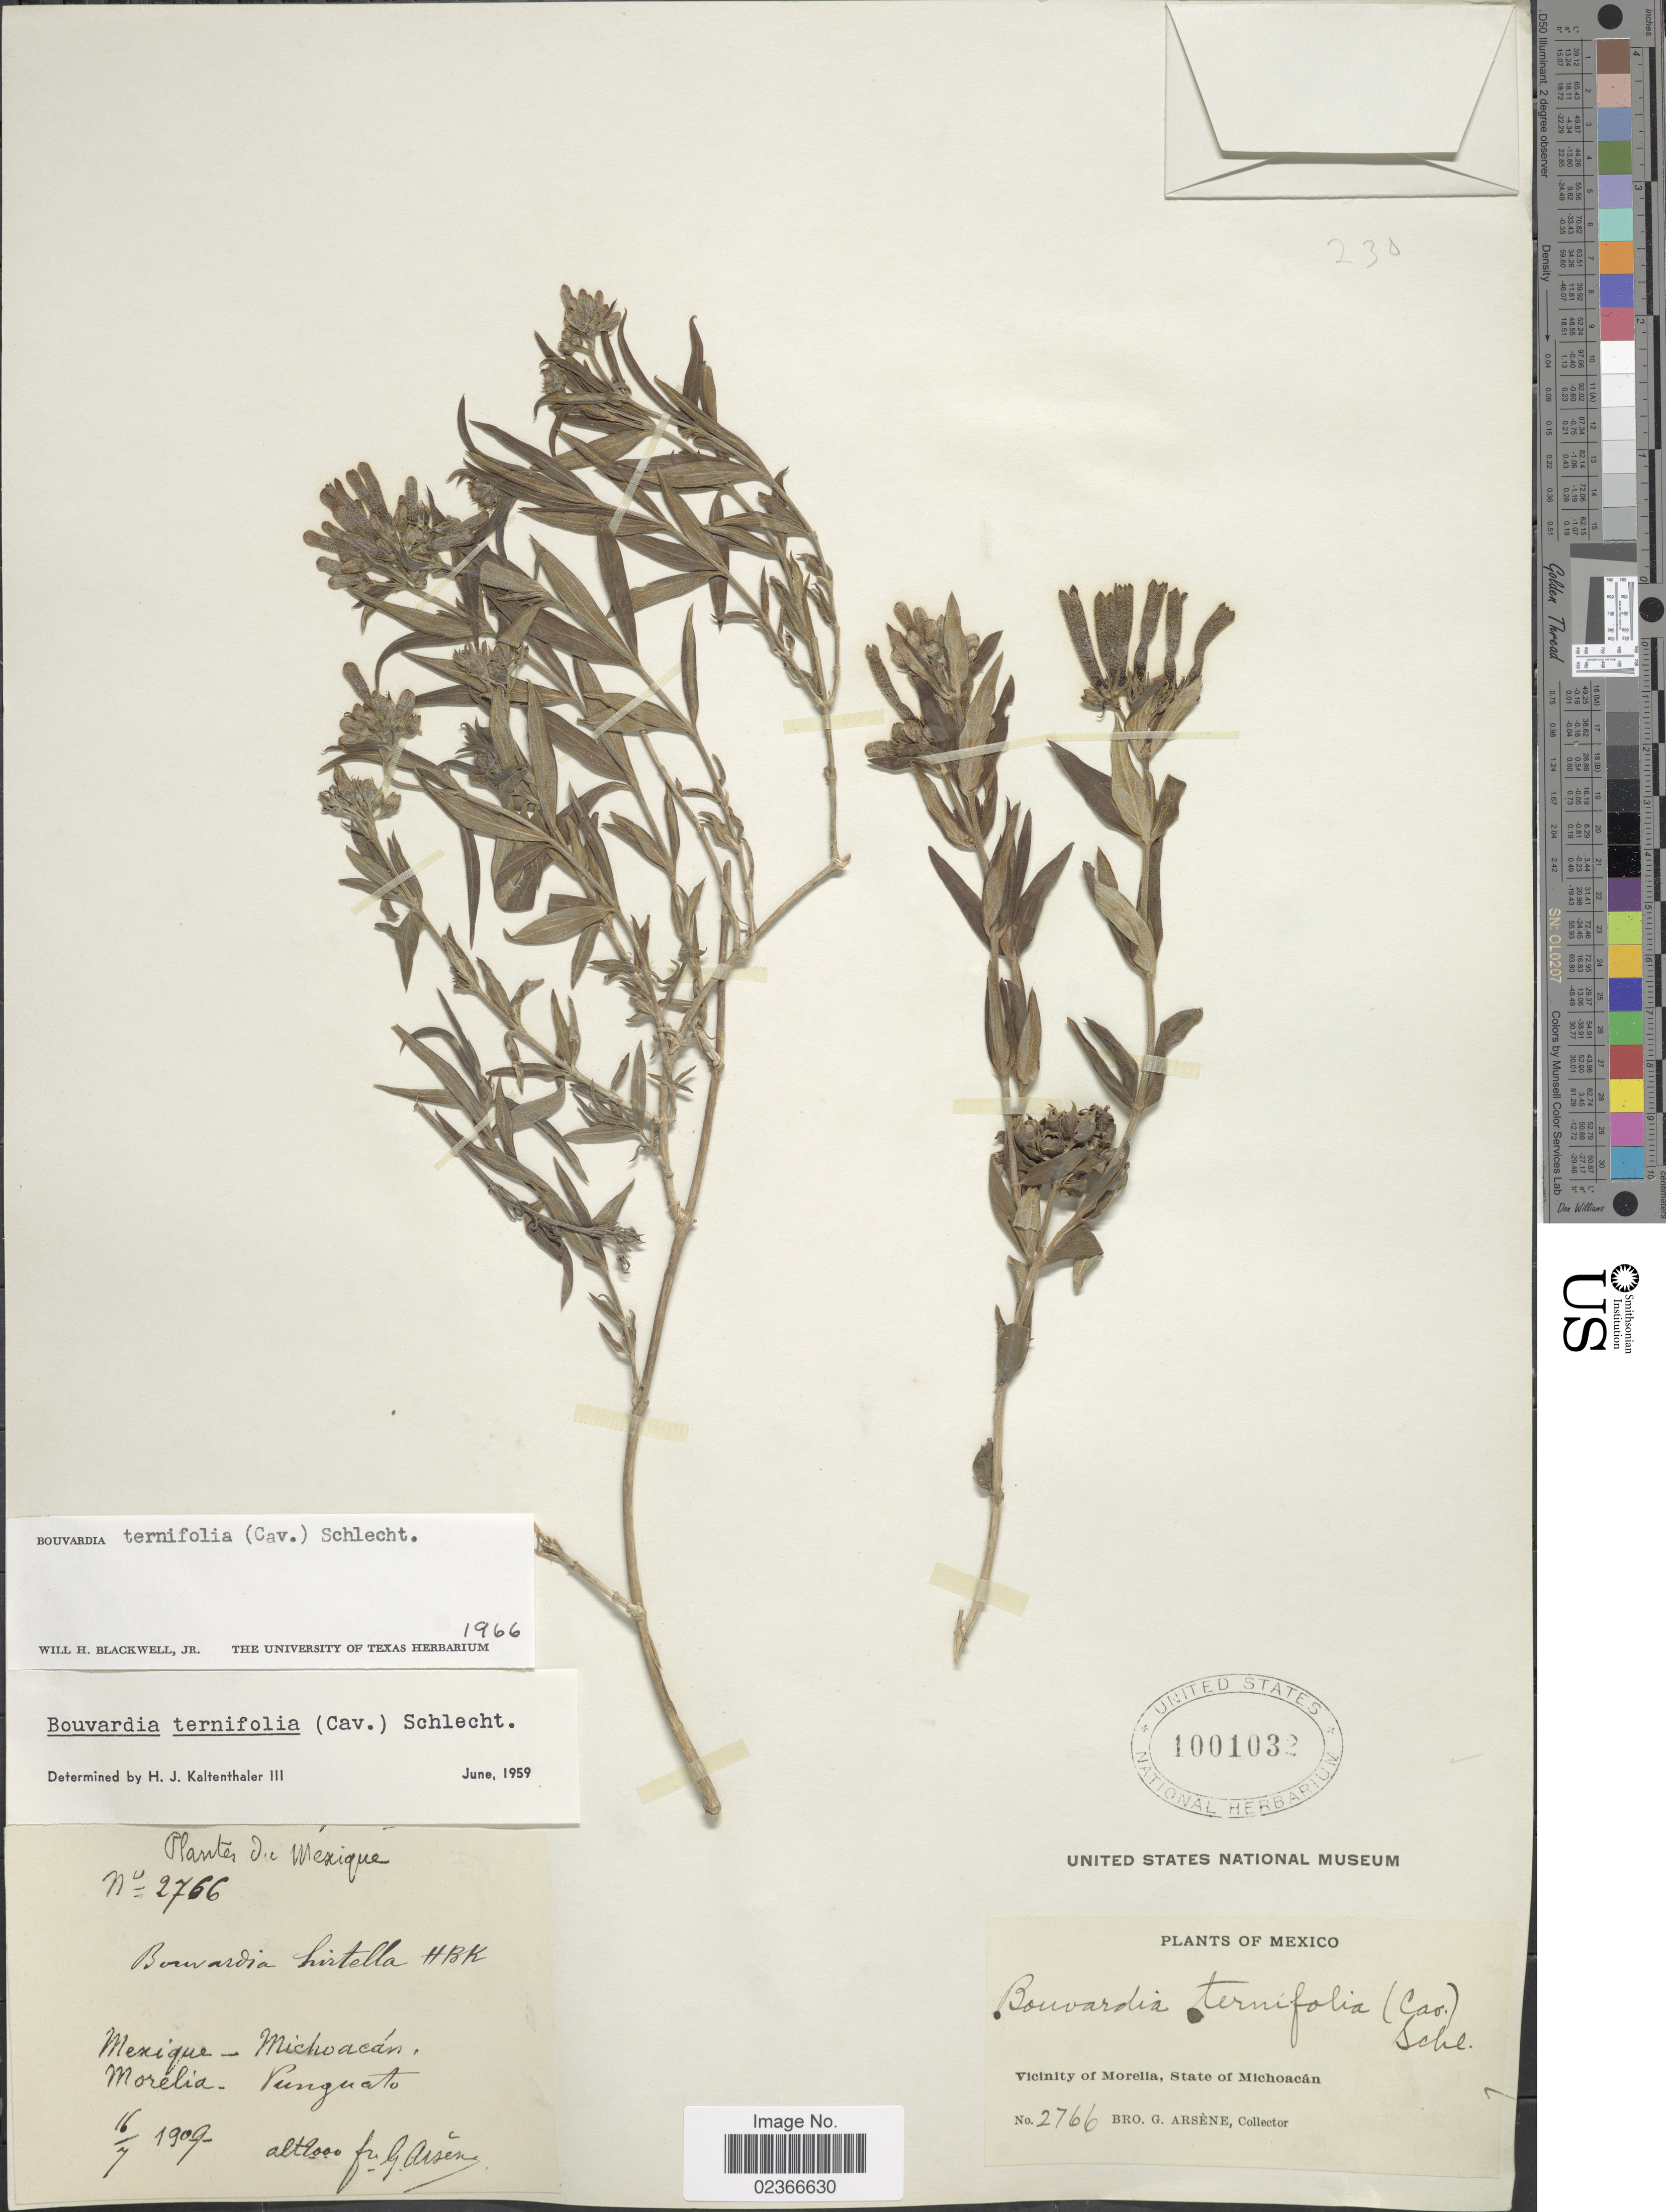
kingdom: Plantae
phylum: Tracheophyta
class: Magnoliopsida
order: Gentianales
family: Rubiaceae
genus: Bouvardia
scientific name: Bouvardia ternifolia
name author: (Cav.) Schltdl.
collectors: Bro. G. Arsène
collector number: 2766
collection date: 1909-07-16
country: Mexico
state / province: Michoacán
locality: Morelia, Punguato. Vicinity of Morelia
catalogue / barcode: US 1001032